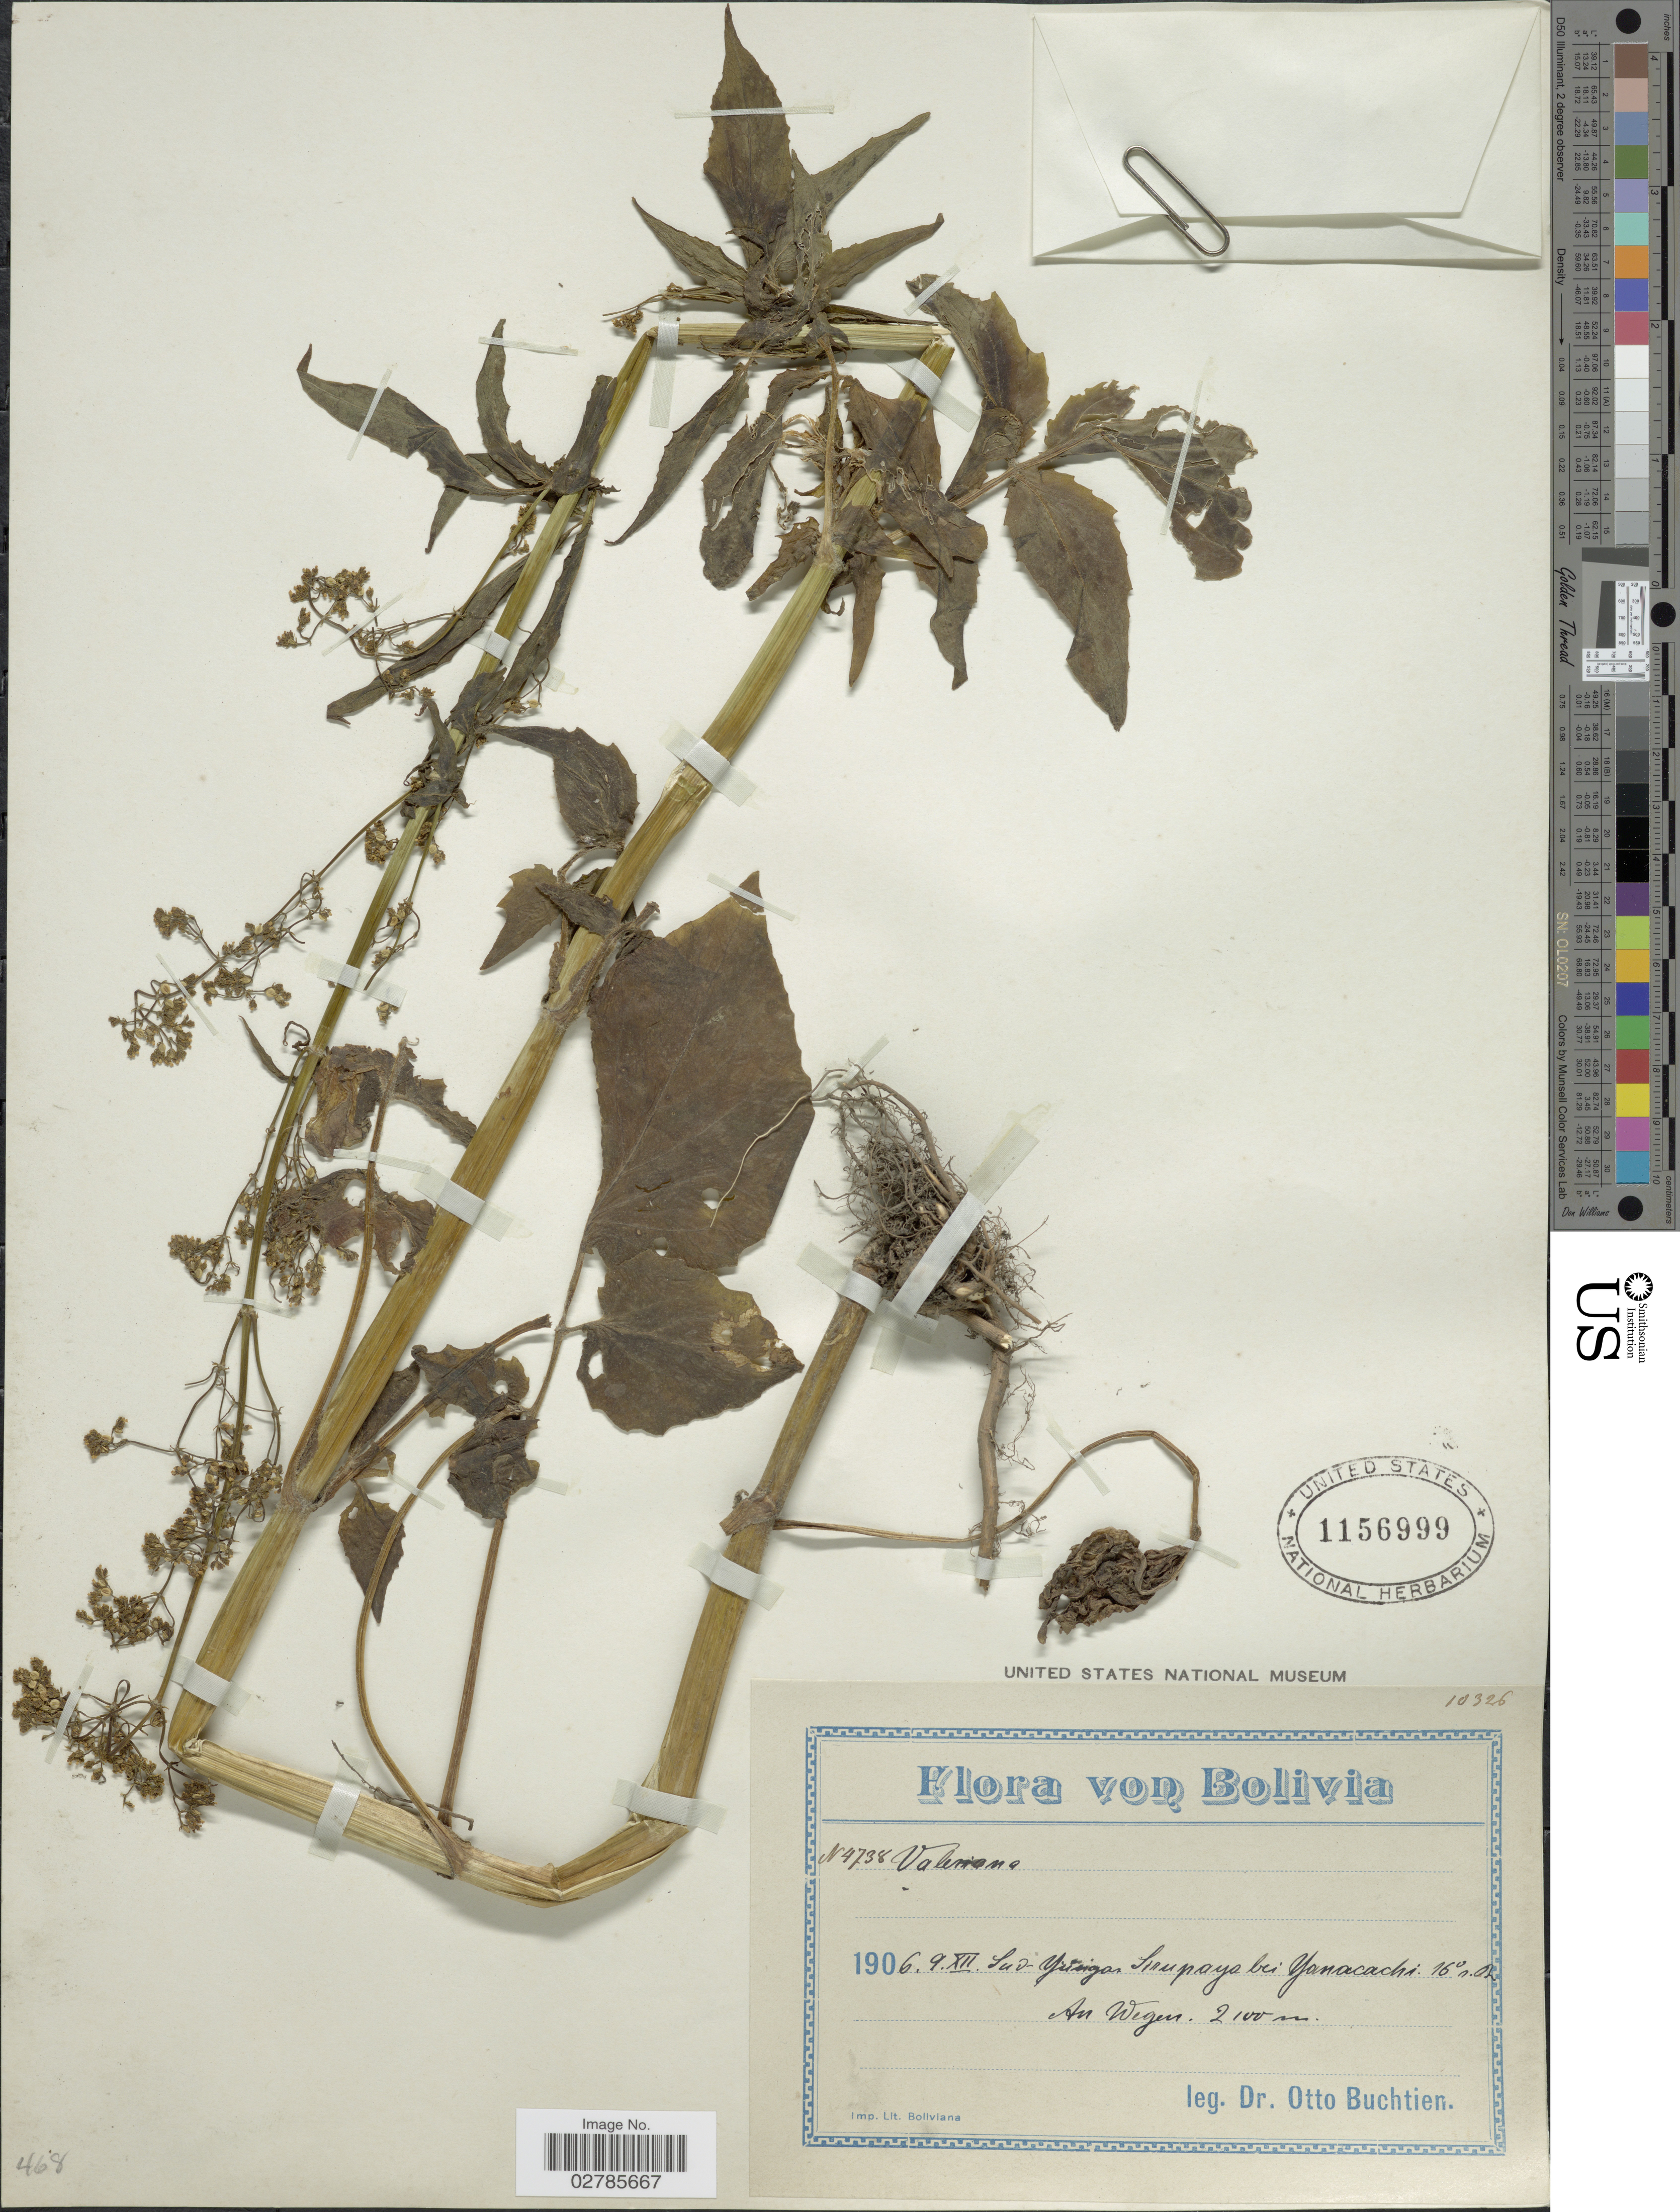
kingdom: Plantae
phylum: Tracheophyta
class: Magnoliopsida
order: Dipsacales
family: Caprifoliaceae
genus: Valeriana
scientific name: Valeriana sp.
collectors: O. Buchtien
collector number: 4738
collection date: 1906-12-09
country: Bolivia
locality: Sud-Yungas Sirunpaya bei Yanacachi. An Wegen.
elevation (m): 2100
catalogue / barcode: US 1156999